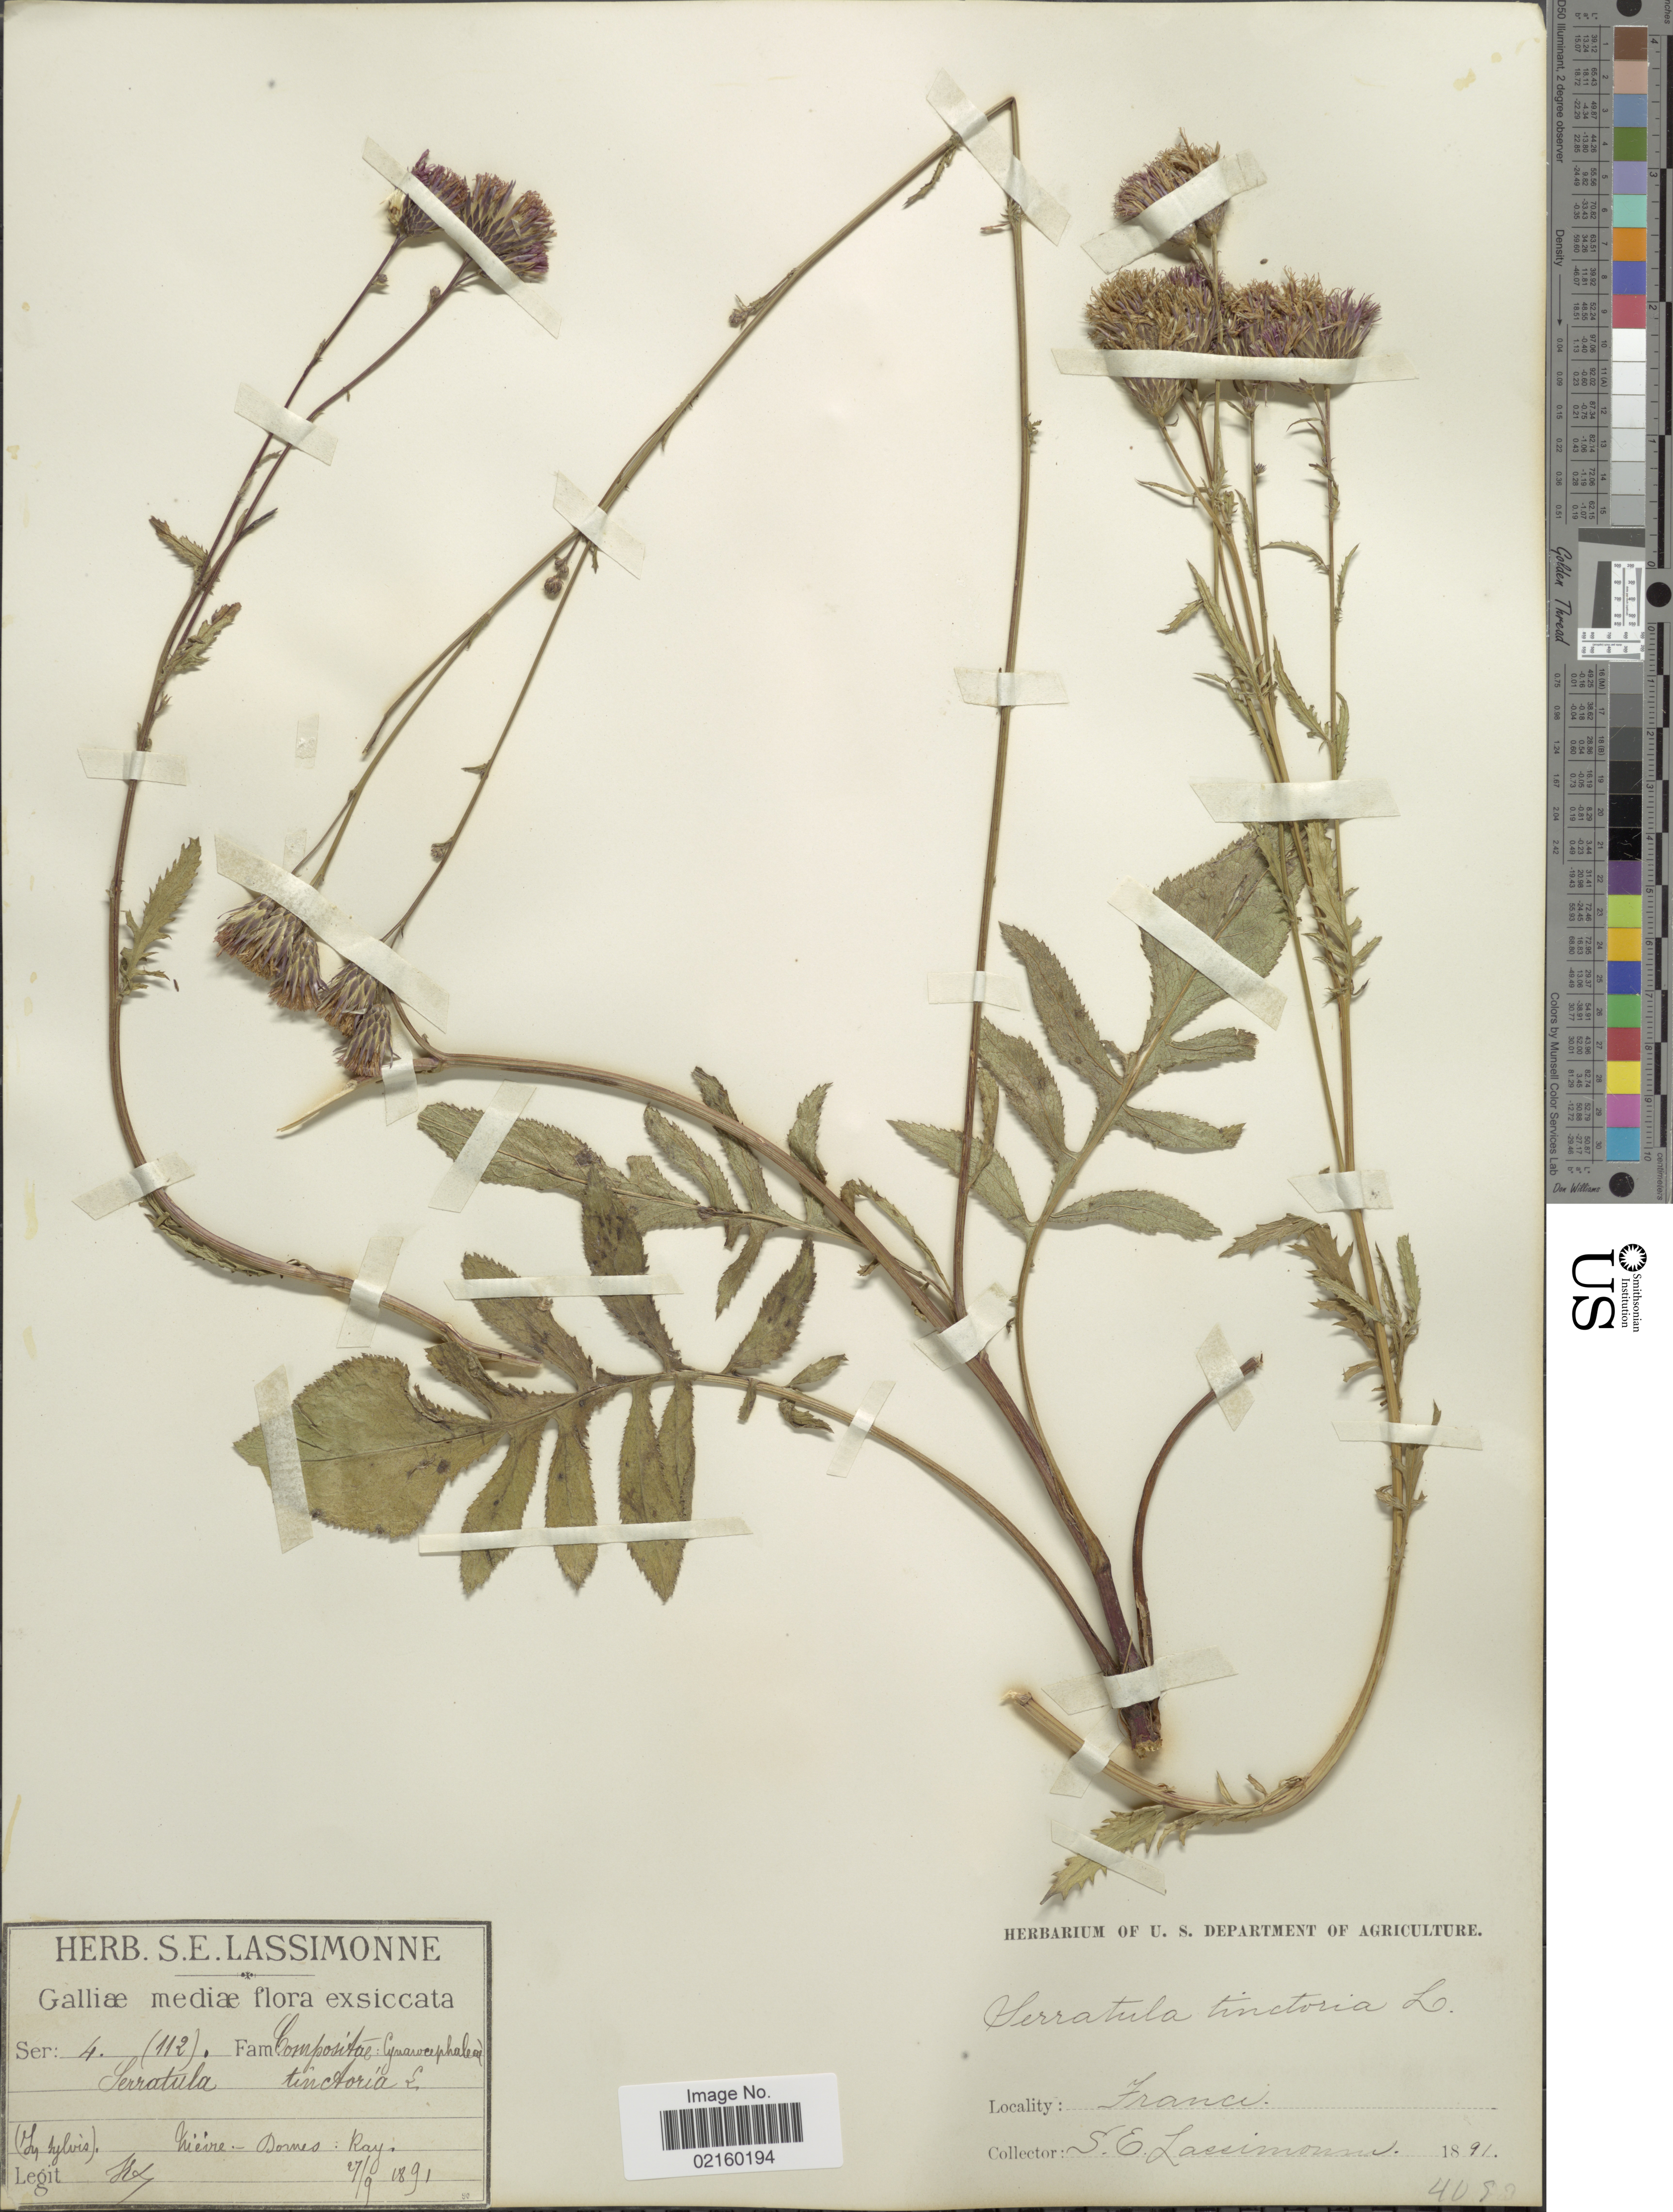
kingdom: Plantae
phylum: Tracheophyta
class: Magnoliopsida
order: Asterales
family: Asteraceae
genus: Serratula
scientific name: Serratula tinctoria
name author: L.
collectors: S. Lassimonne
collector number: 4059*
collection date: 1891-09-27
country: France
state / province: Bourgogne-Franche-Comté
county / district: Nièvre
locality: Galliae, Nievre-Dornes